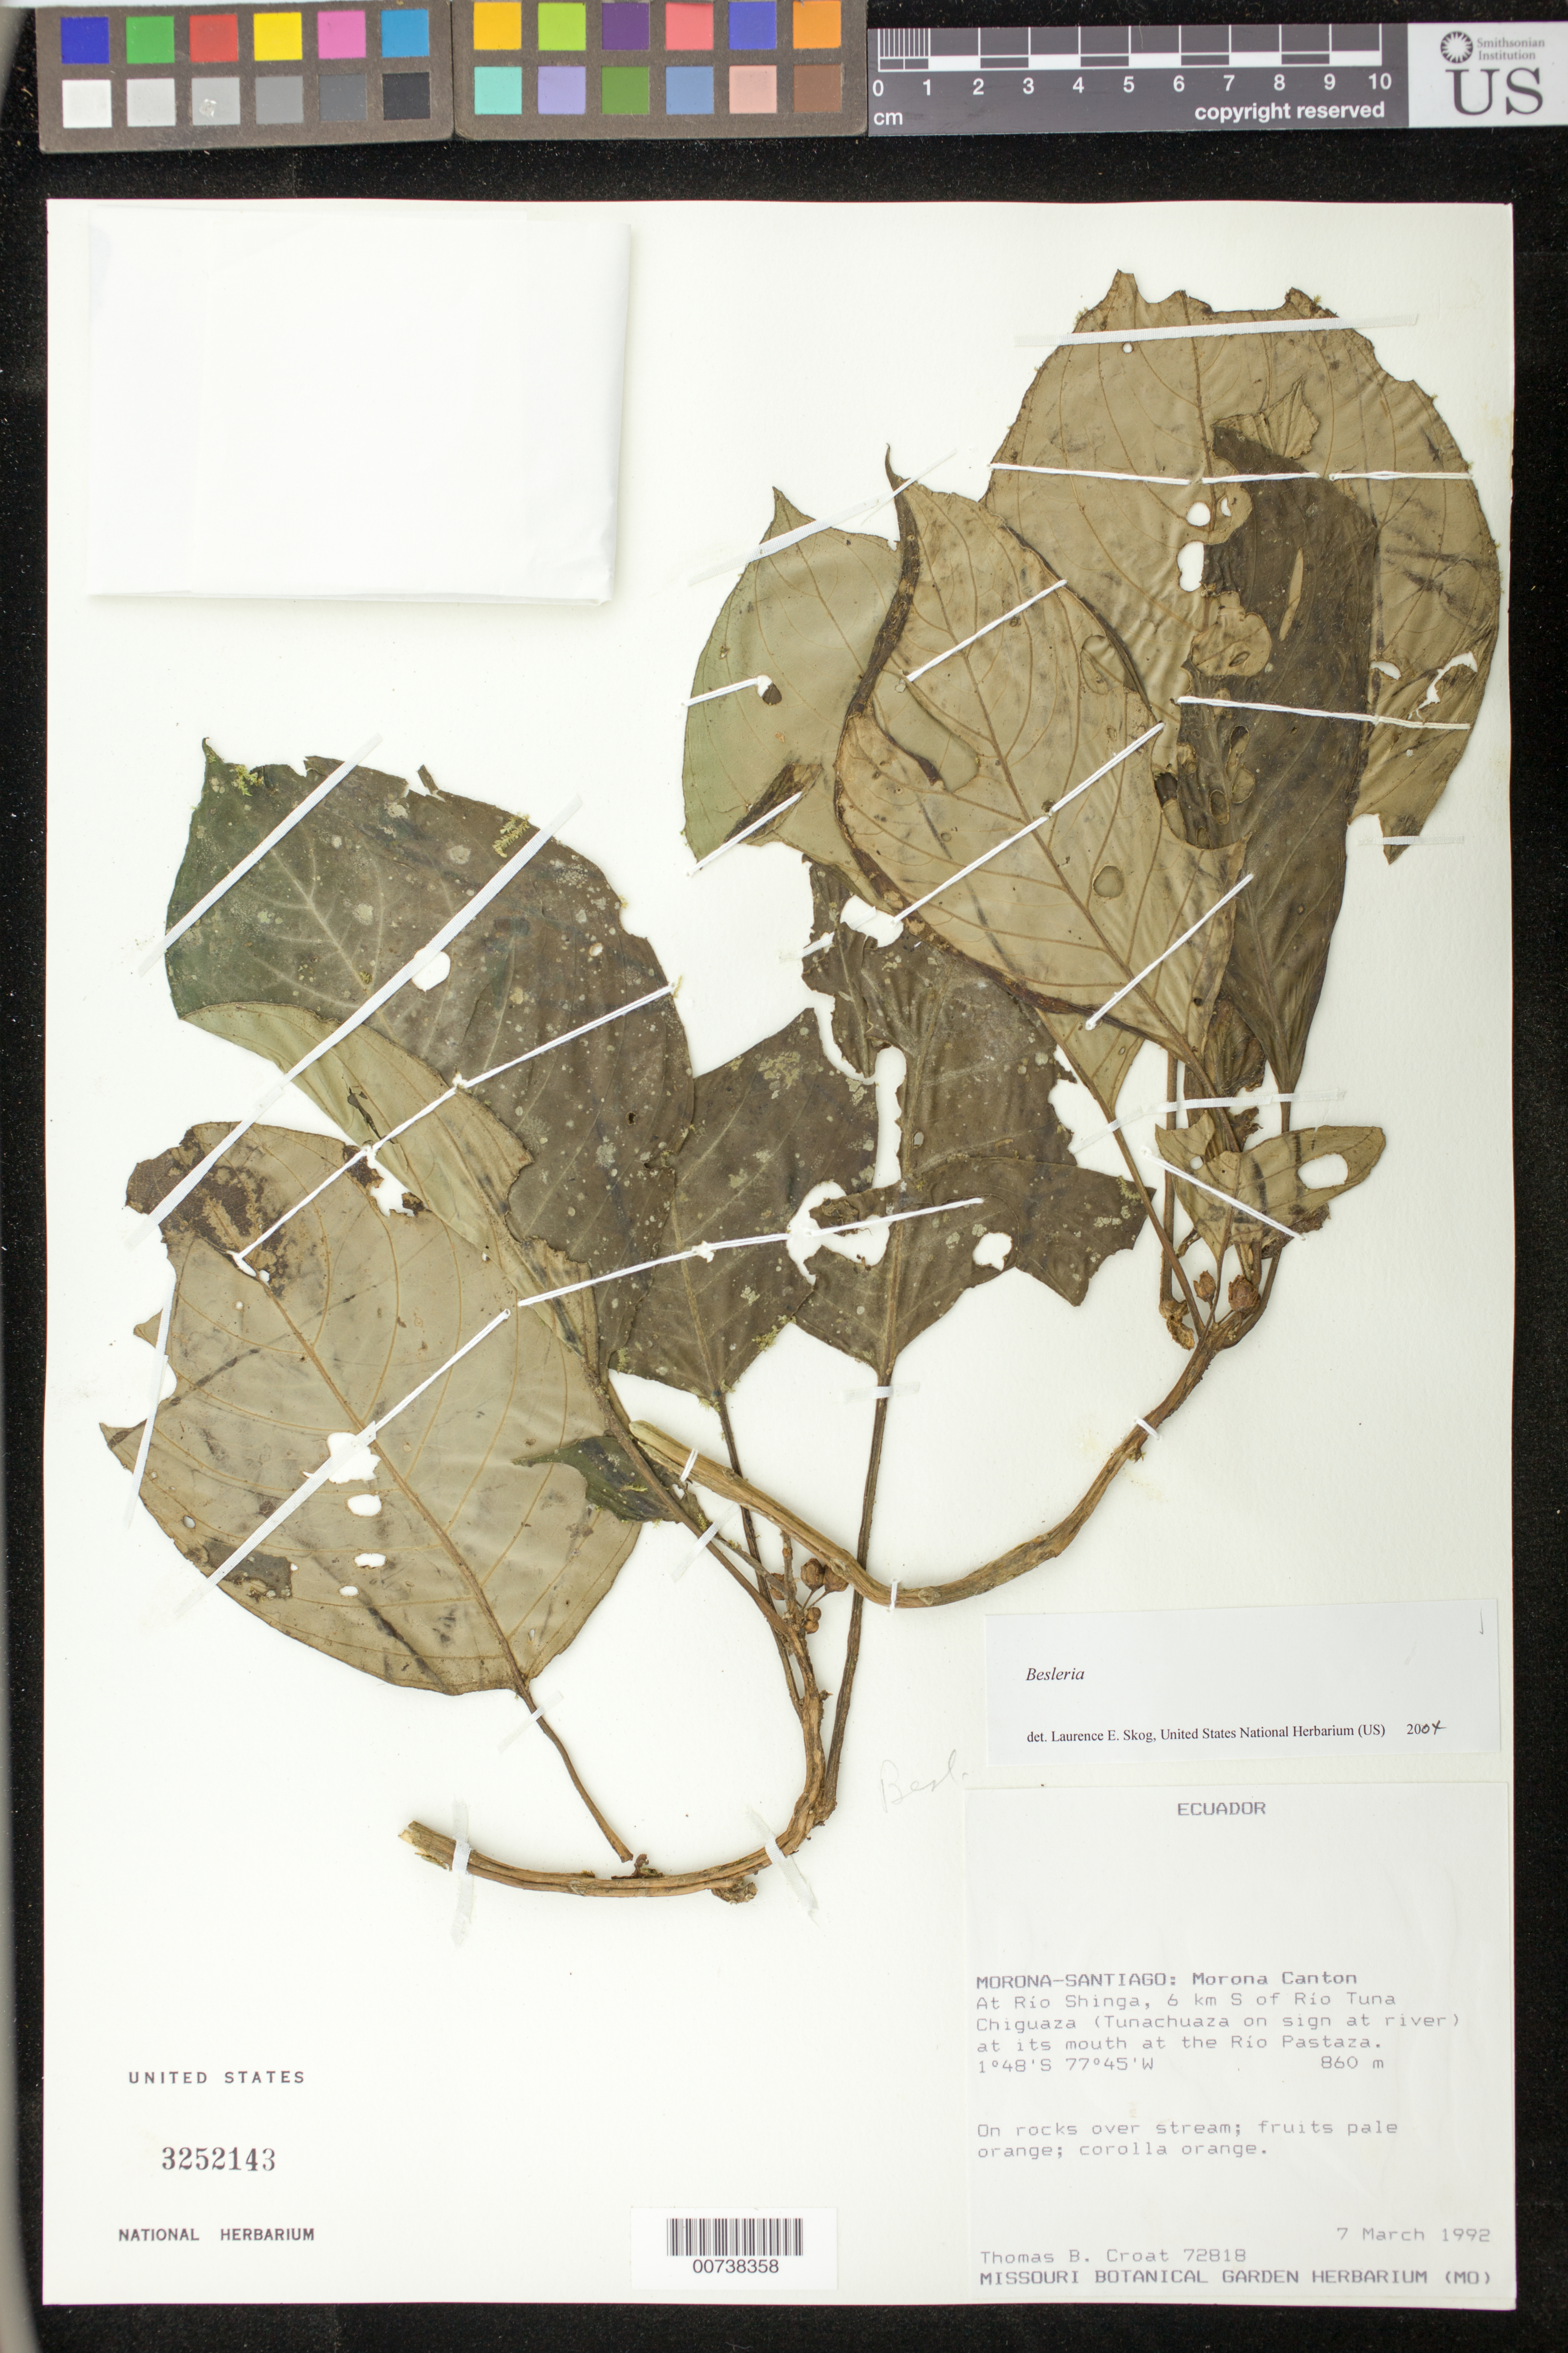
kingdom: Plantae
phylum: Tracheophyta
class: Magnoliopsida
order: Lamiales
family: Gesneriaceae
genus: Besleria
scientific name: Besleria sp.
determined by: Skog, Laurence E.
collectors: T. B. Croat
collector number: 72818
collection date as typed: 07 Mar 1992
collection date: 1992-03-07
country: Ecuador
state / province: Morona-Santiago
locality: Morona-Santiago: Morona Canton. At Río Shinga, 6 km S of Río Tuna Chiguaza (Tunachuaza on sign at river) at its mouth at the Río Pastaza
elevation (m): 860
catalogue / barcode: US 3252143